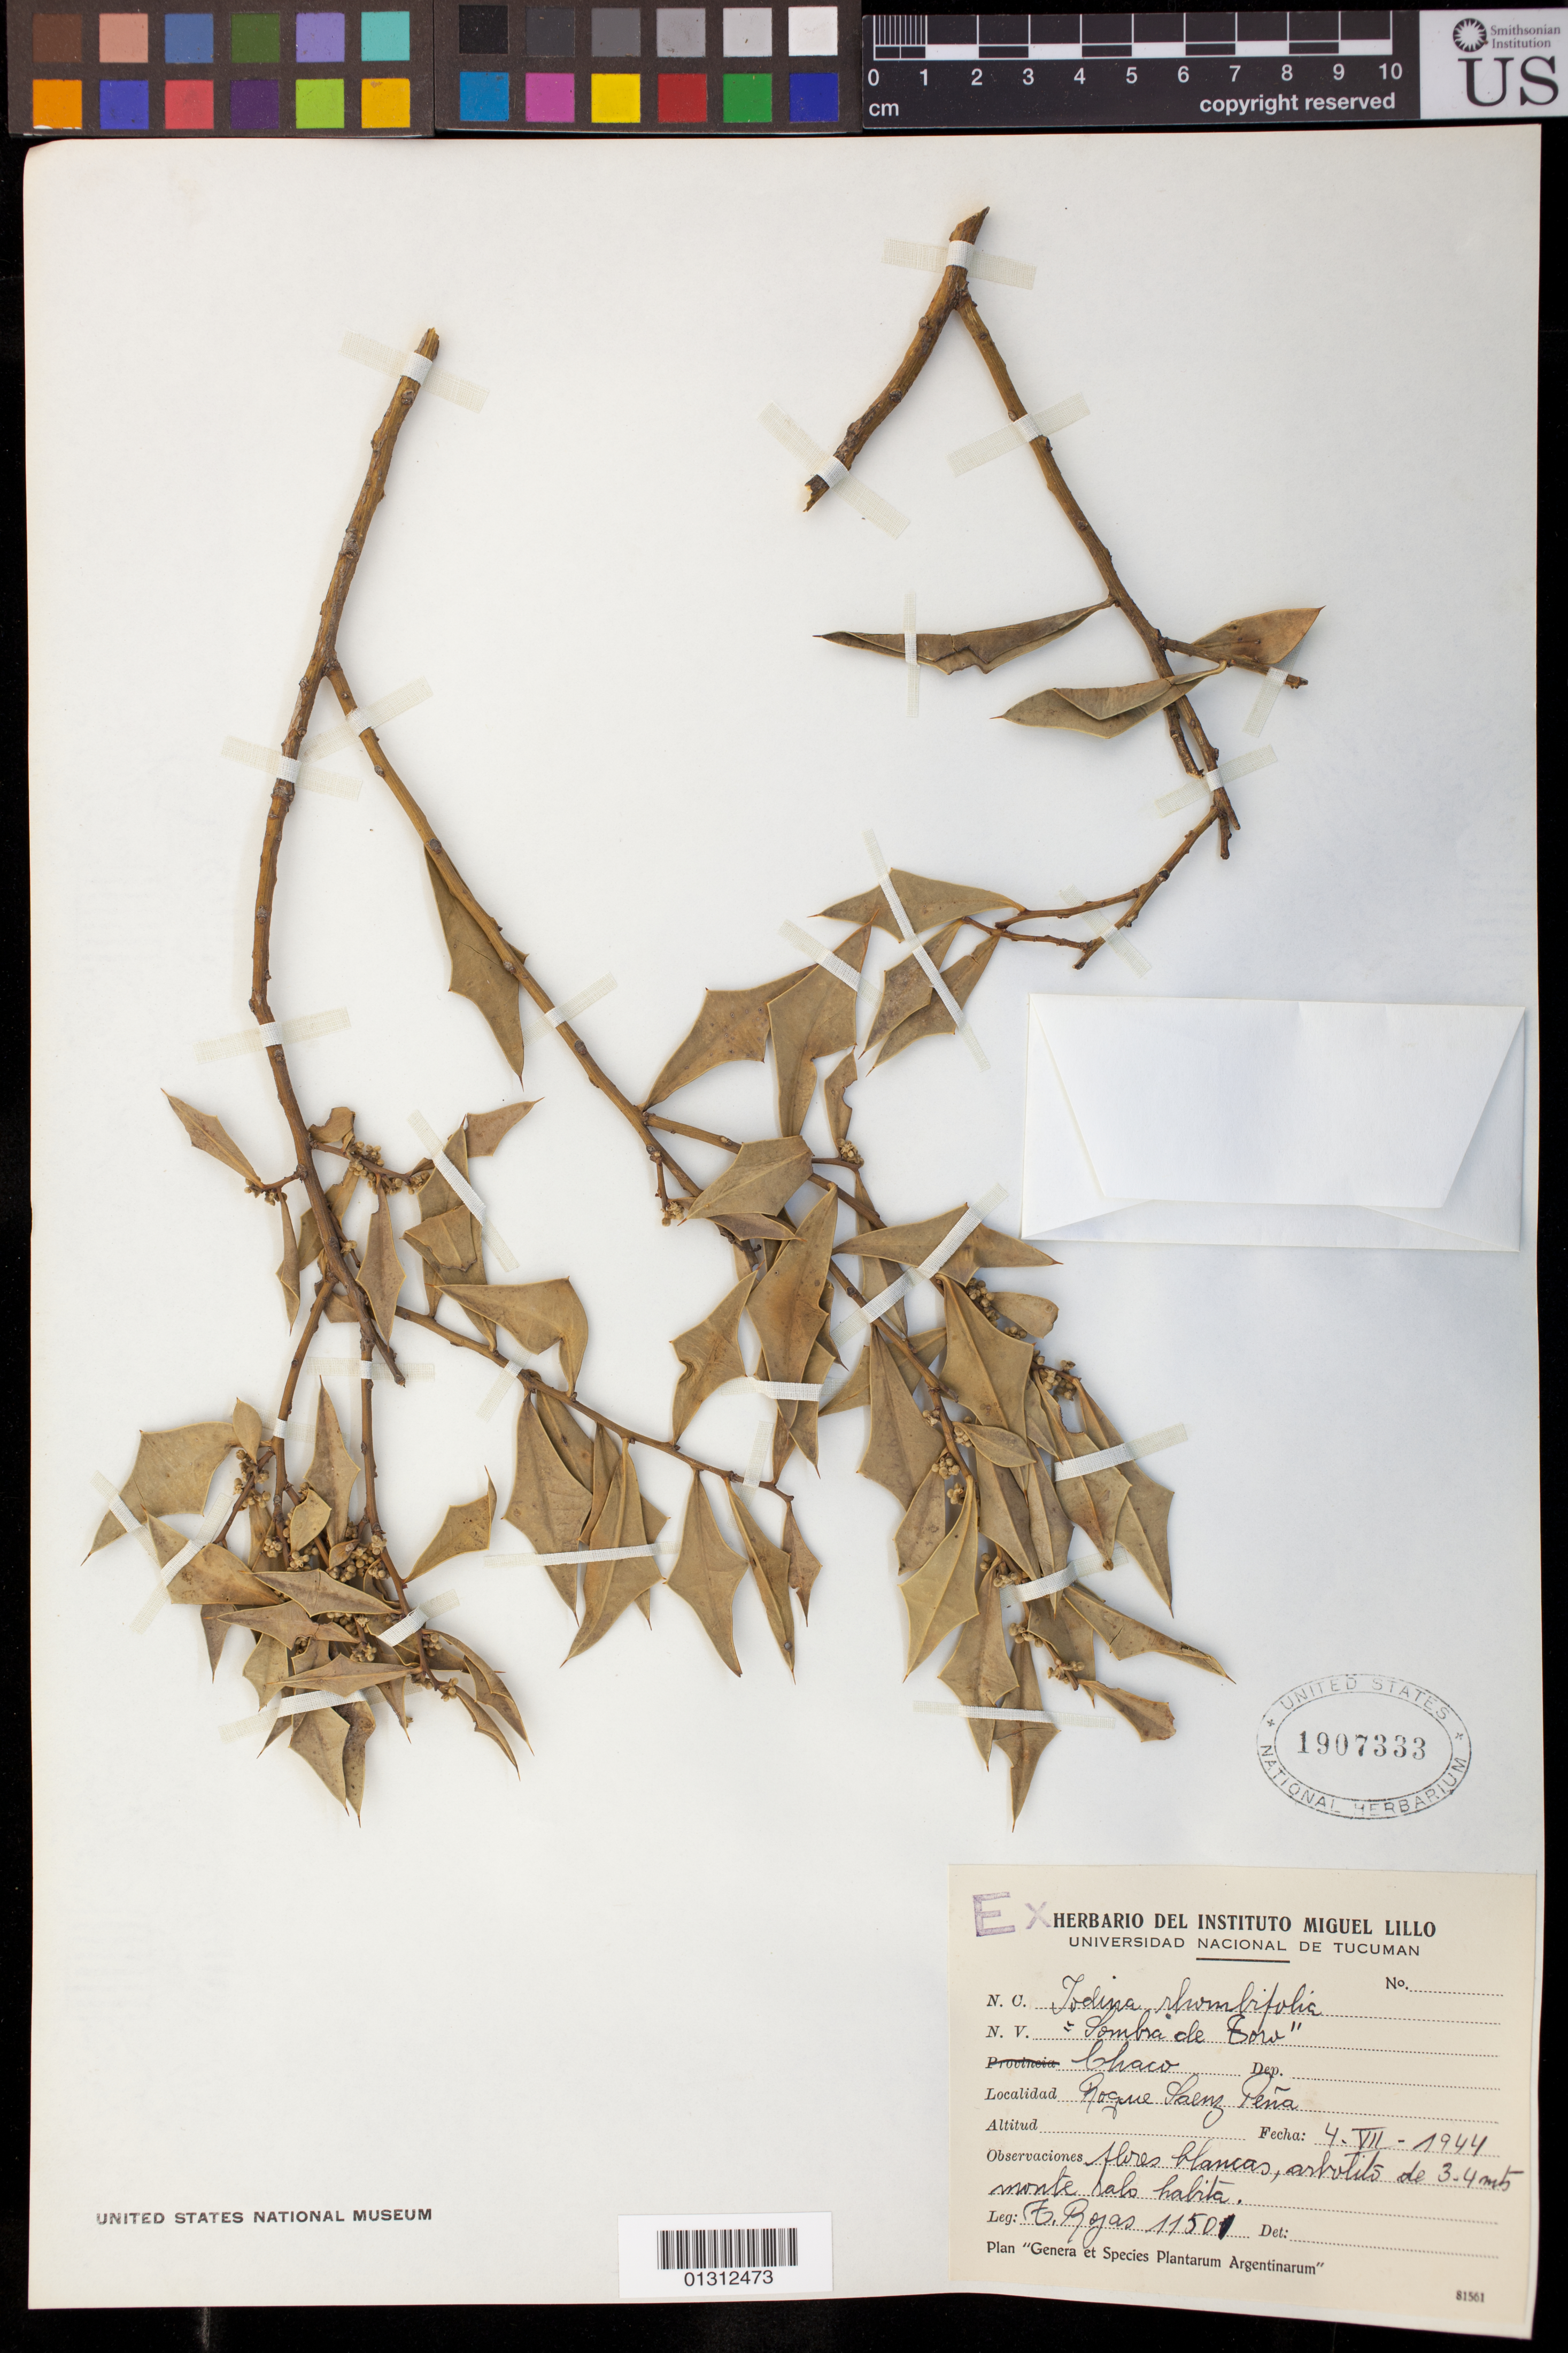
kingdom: Plantae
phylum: Tracheophyta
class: Magnoliopsida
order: Santalales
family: Cervantesiaceae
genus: Jodina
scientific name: Jodina rhombifolia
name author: (Hook. & Arn.) Reissek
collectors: T. Rojas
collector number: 11501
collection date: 1944-07-04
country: Argentina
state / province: Chaco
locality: Roque Saenz Pena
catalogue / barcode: US 1907333